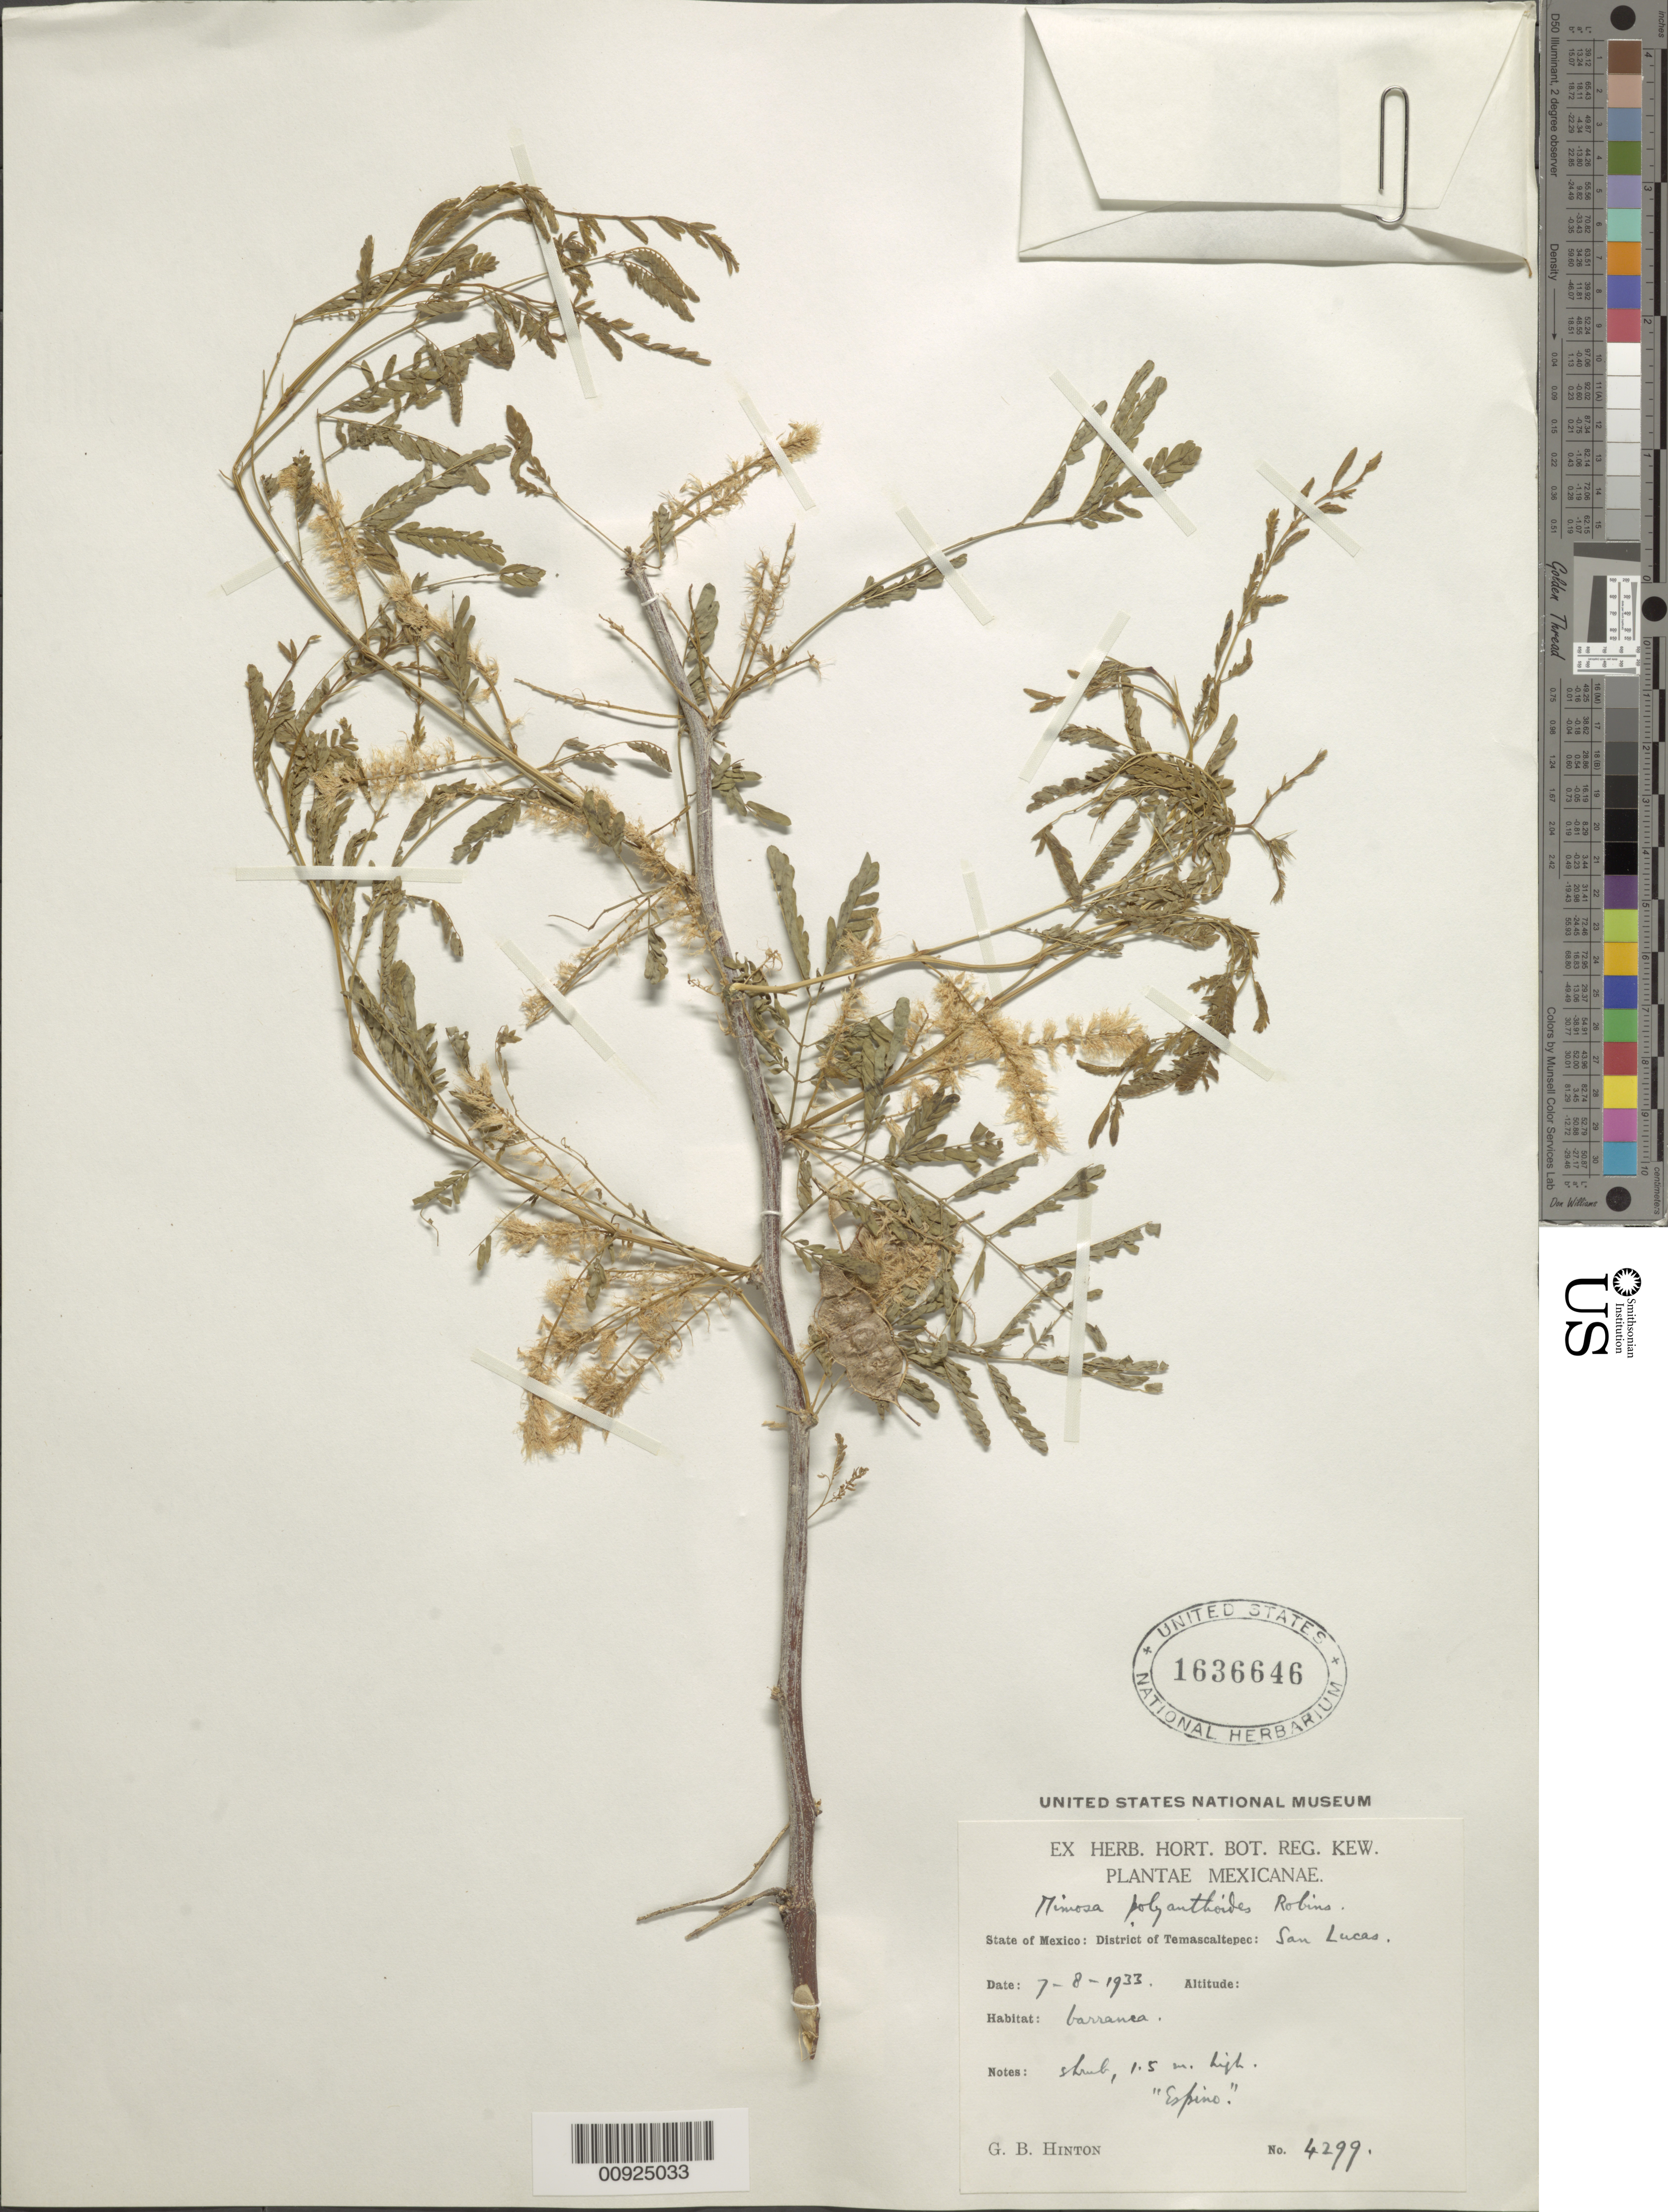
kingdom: Plantae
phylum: Tracheophyta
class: Magnoliopsida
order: Fabales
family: Fabaceae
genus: Mimosa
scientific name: Mimosa polyanthoides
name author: B.L. Rob.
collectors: G. B. Hinton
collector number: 4299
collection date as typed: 08 Jul 1933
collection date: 1933-07-08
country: Mexico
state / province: México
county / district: Temascaltepec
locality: State of Mexico: District of Temascaltepec: San Lucas.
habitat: Barranca.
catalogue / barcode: US 1636646